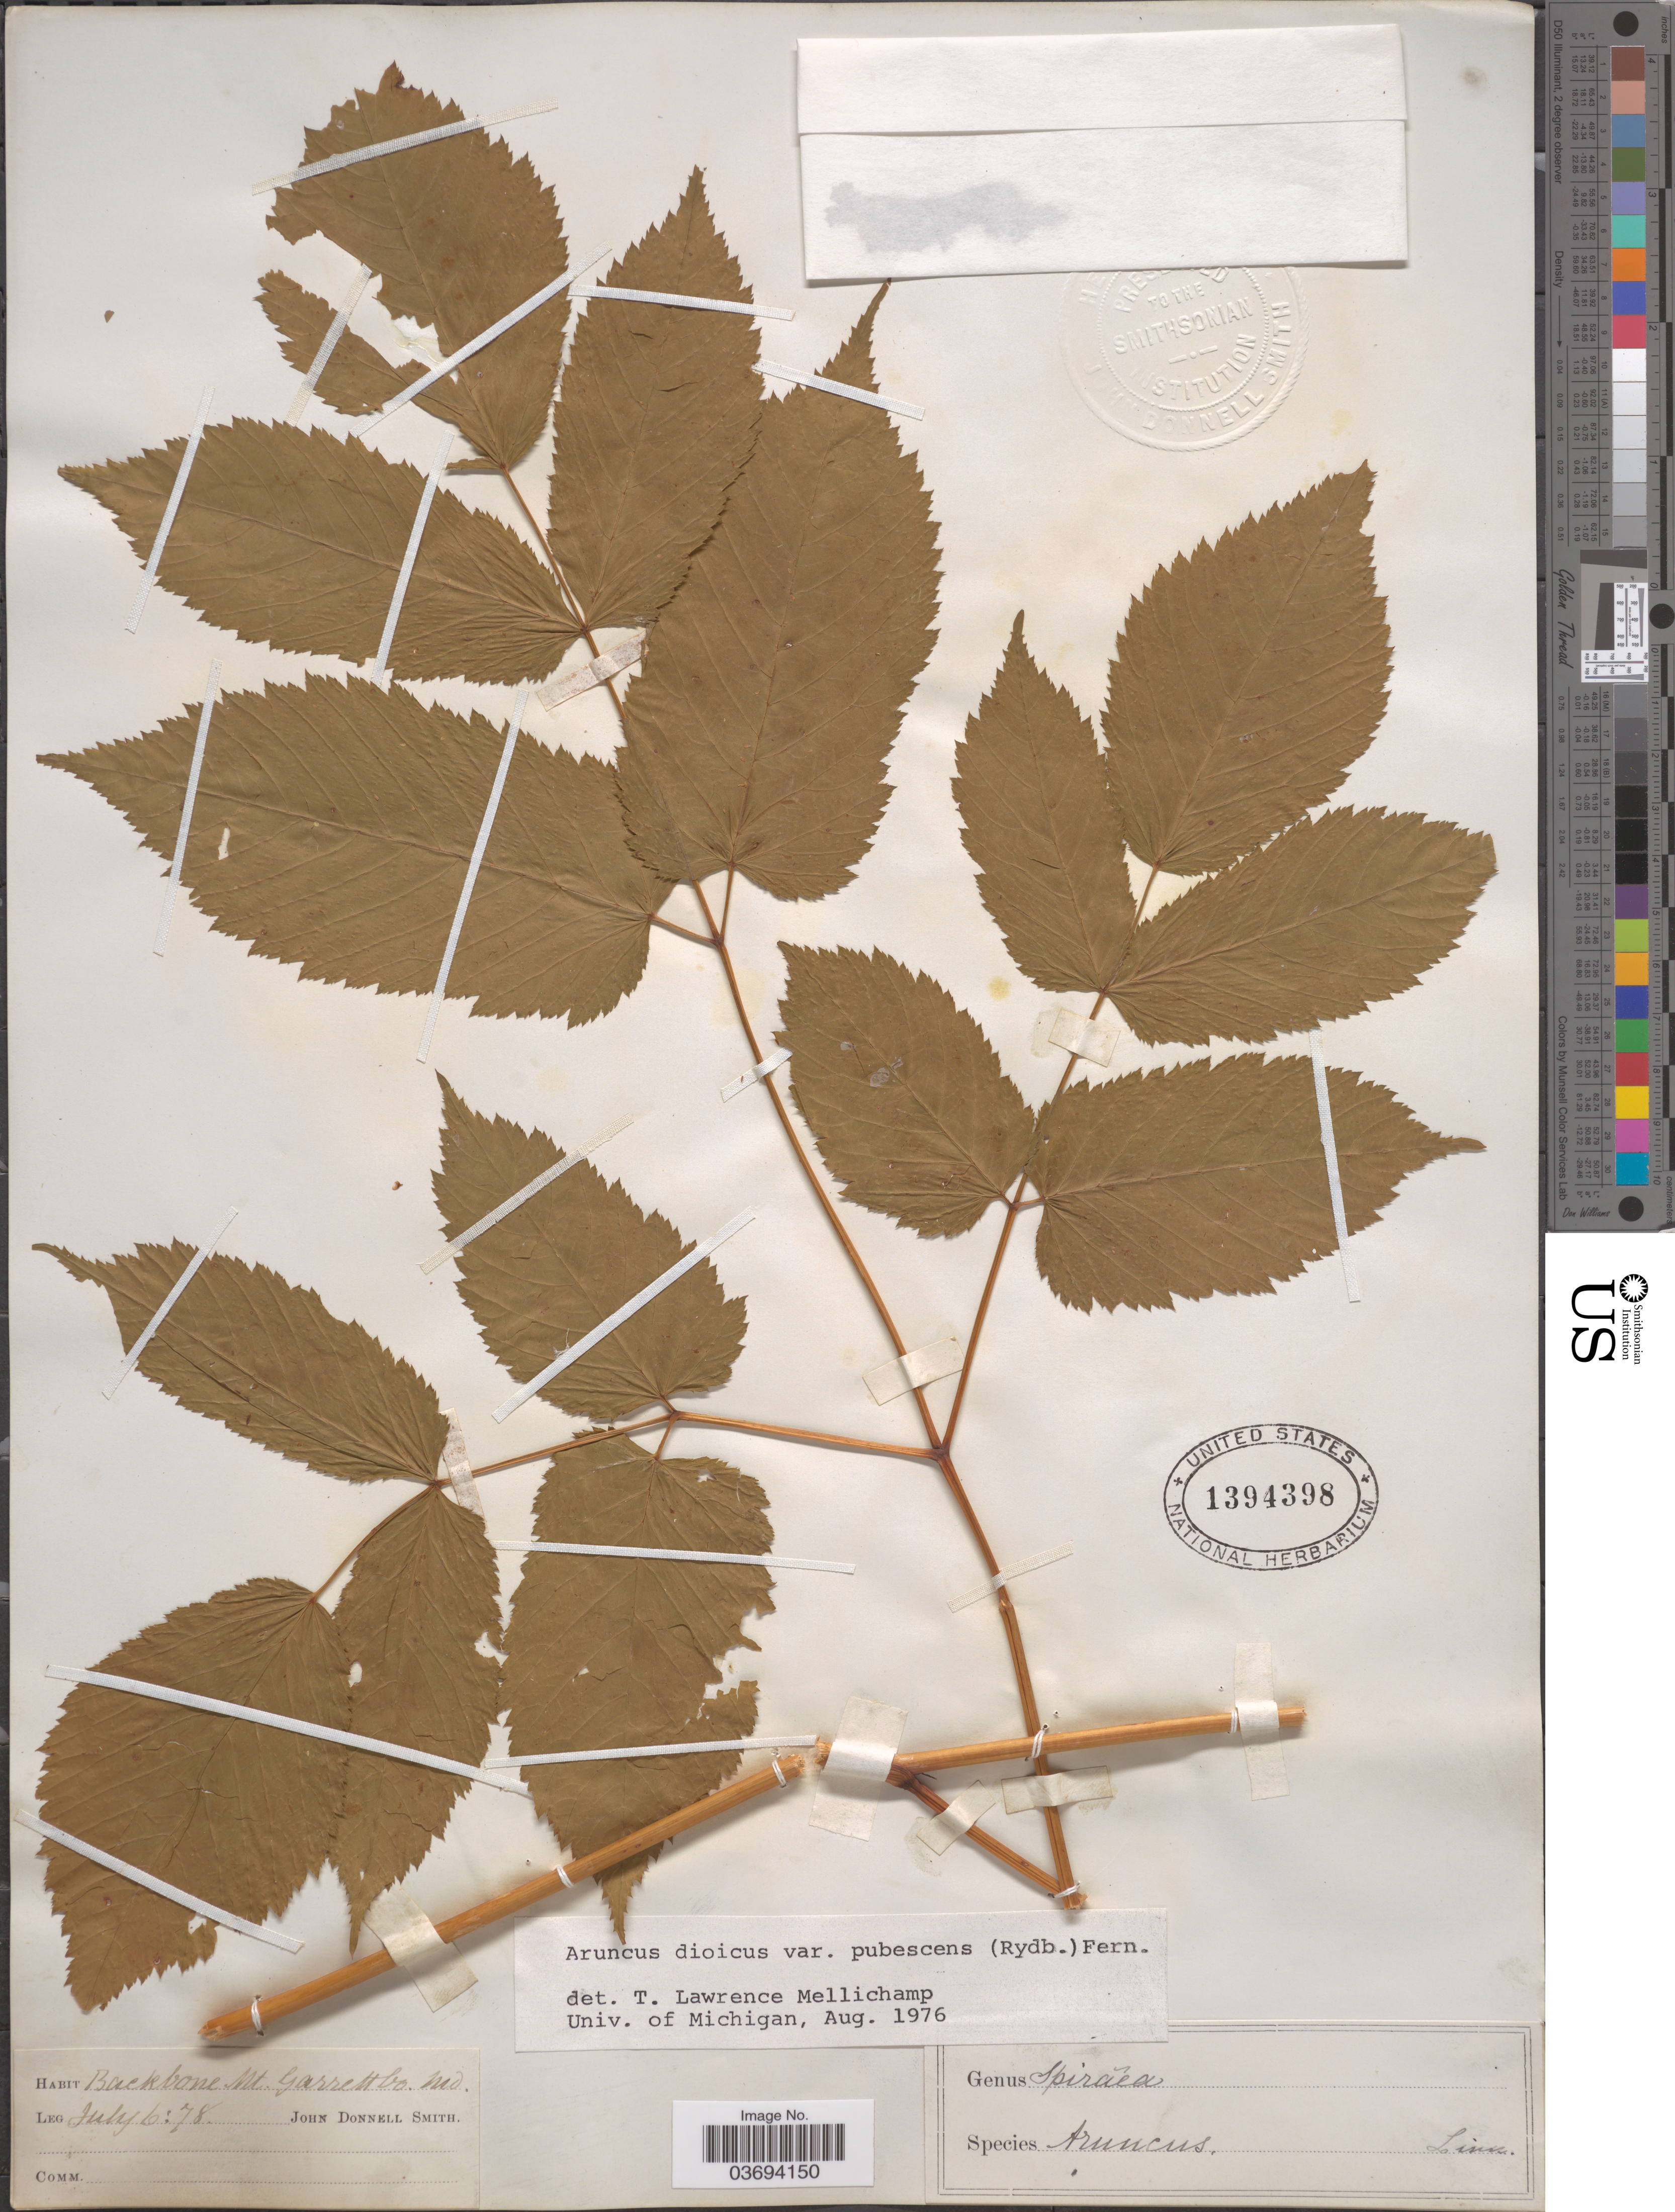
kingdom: Plantae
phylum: Tracheophyta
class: Magnoliopsida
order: Rosales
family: Rosaceae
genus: Aruncus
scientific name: Aruncus dioicus var. pubescens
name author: (Rydb.) Fernald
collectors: J. Donnell Smith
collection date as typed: Transcribed d/m/y: 6/7/78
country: United States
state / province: Maryland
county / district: Garrett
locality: Backbone Mt. Garrett Co.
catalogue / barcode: US 1394398